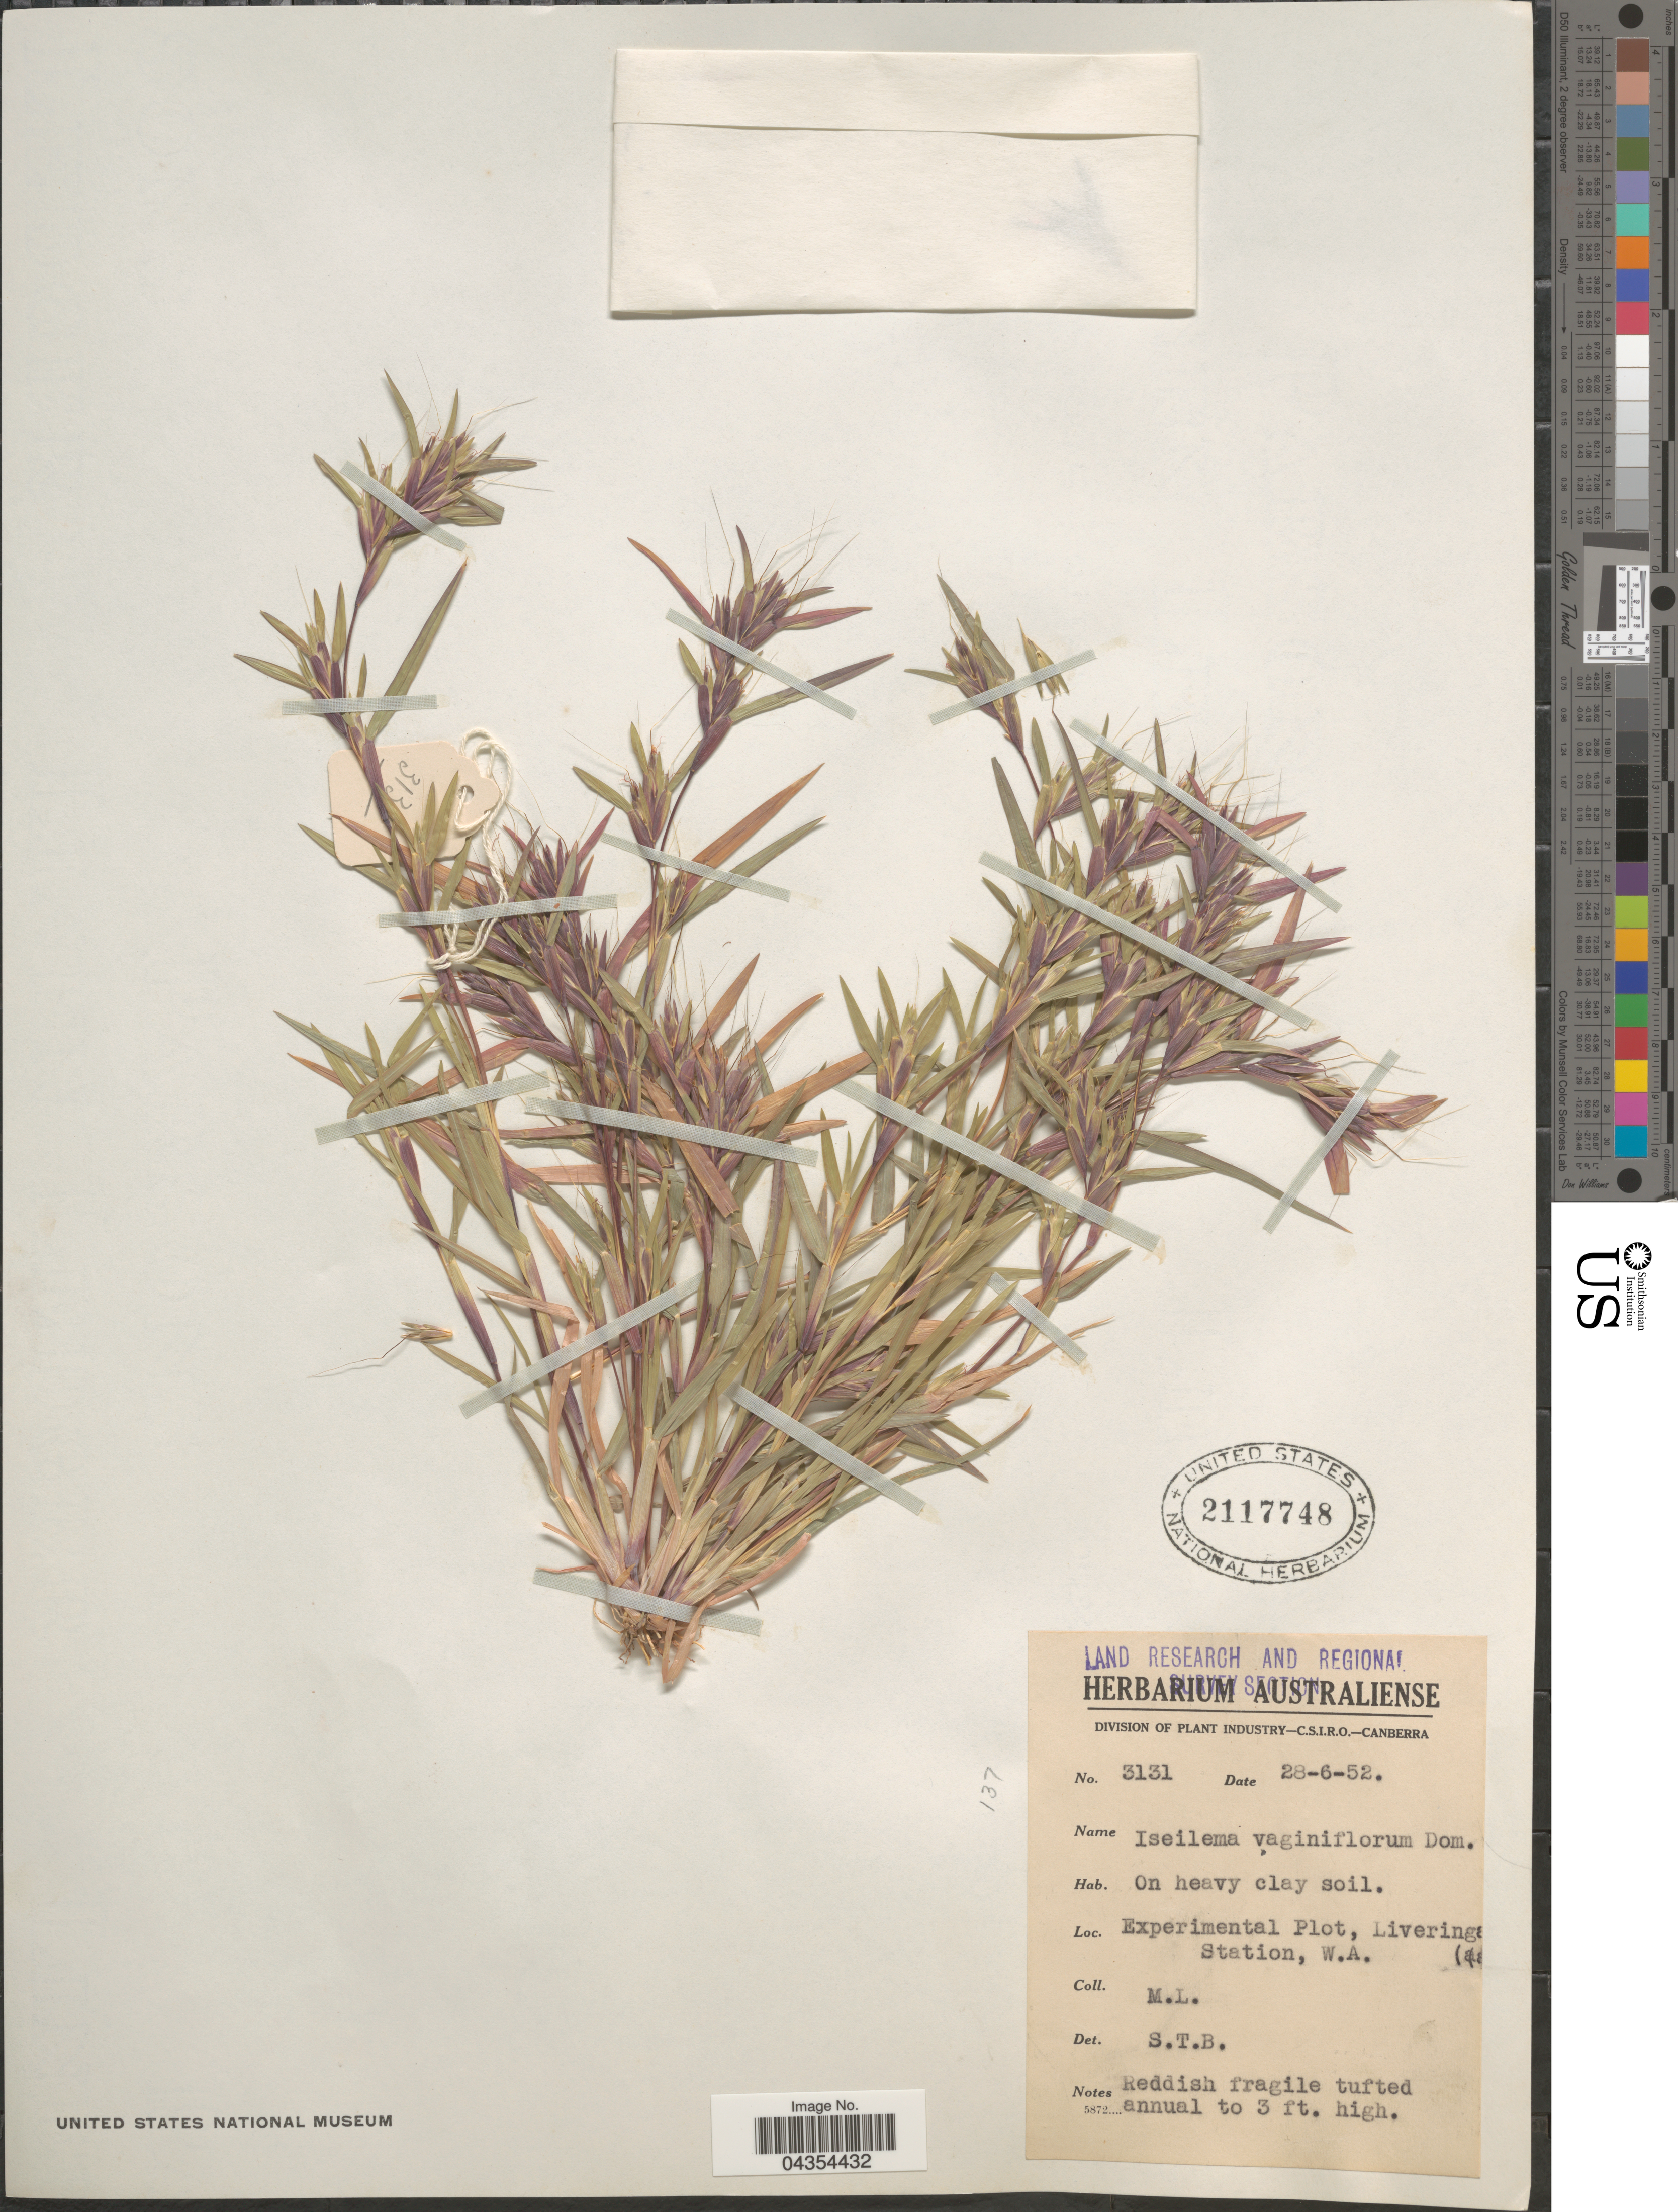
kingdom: Plantae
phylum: Tracheophyta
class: Liliopsida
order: Poales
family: Poaceae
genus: Iseilema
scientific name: Iseilema vaginiflorum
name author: Domin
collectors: M. L.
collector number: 3131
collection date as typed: Transcribed d/m/y: 28/6/52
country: Australia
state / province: Western Australia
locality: Land Research and Regional Survey Section. Experimental Plot, Liveringa Station.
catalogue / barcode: US 2117748